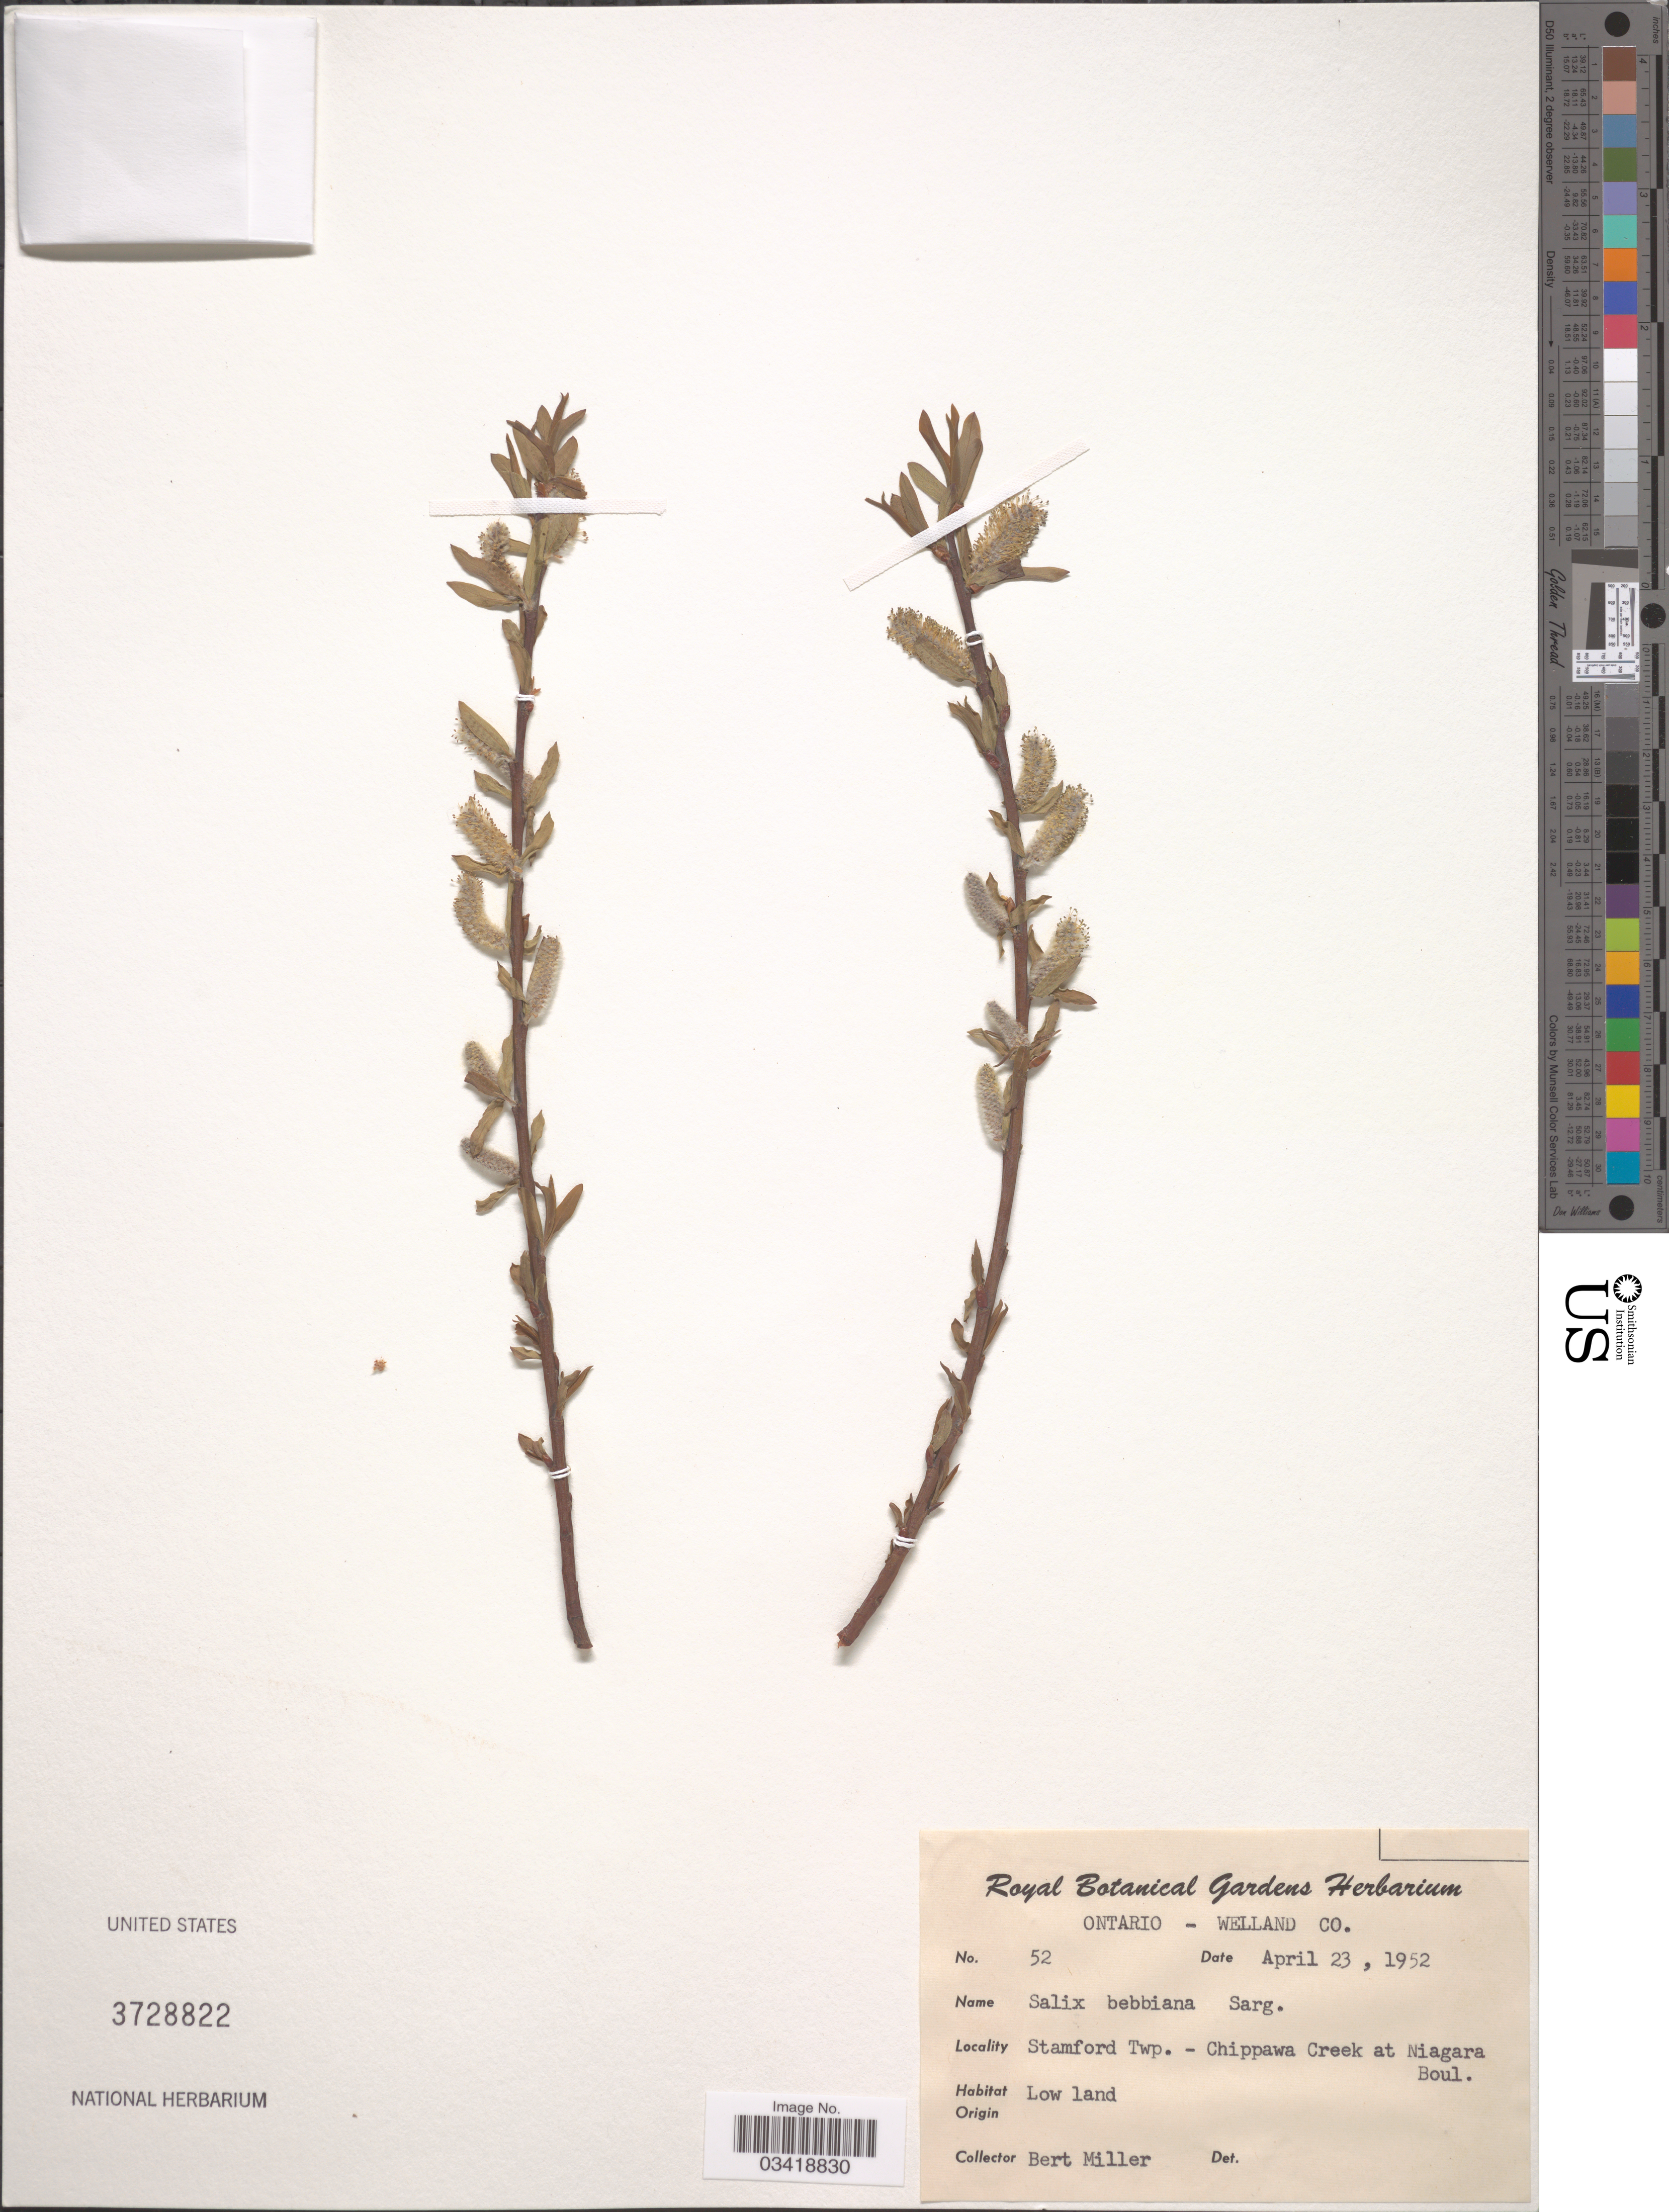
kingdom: Plantae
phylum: Tracheophyta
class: Magnoliopsida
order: Malpighiales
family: Salicaceae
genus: Salix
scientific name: Salix bebbiana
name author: Sarg.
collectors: B. Miller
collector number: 52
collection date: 1952-04-23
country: Canada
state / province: Ontario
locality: Welland Co. Stamford Twp. - Chippawa Creek at Niagara Boul.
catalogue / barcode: US 3728822